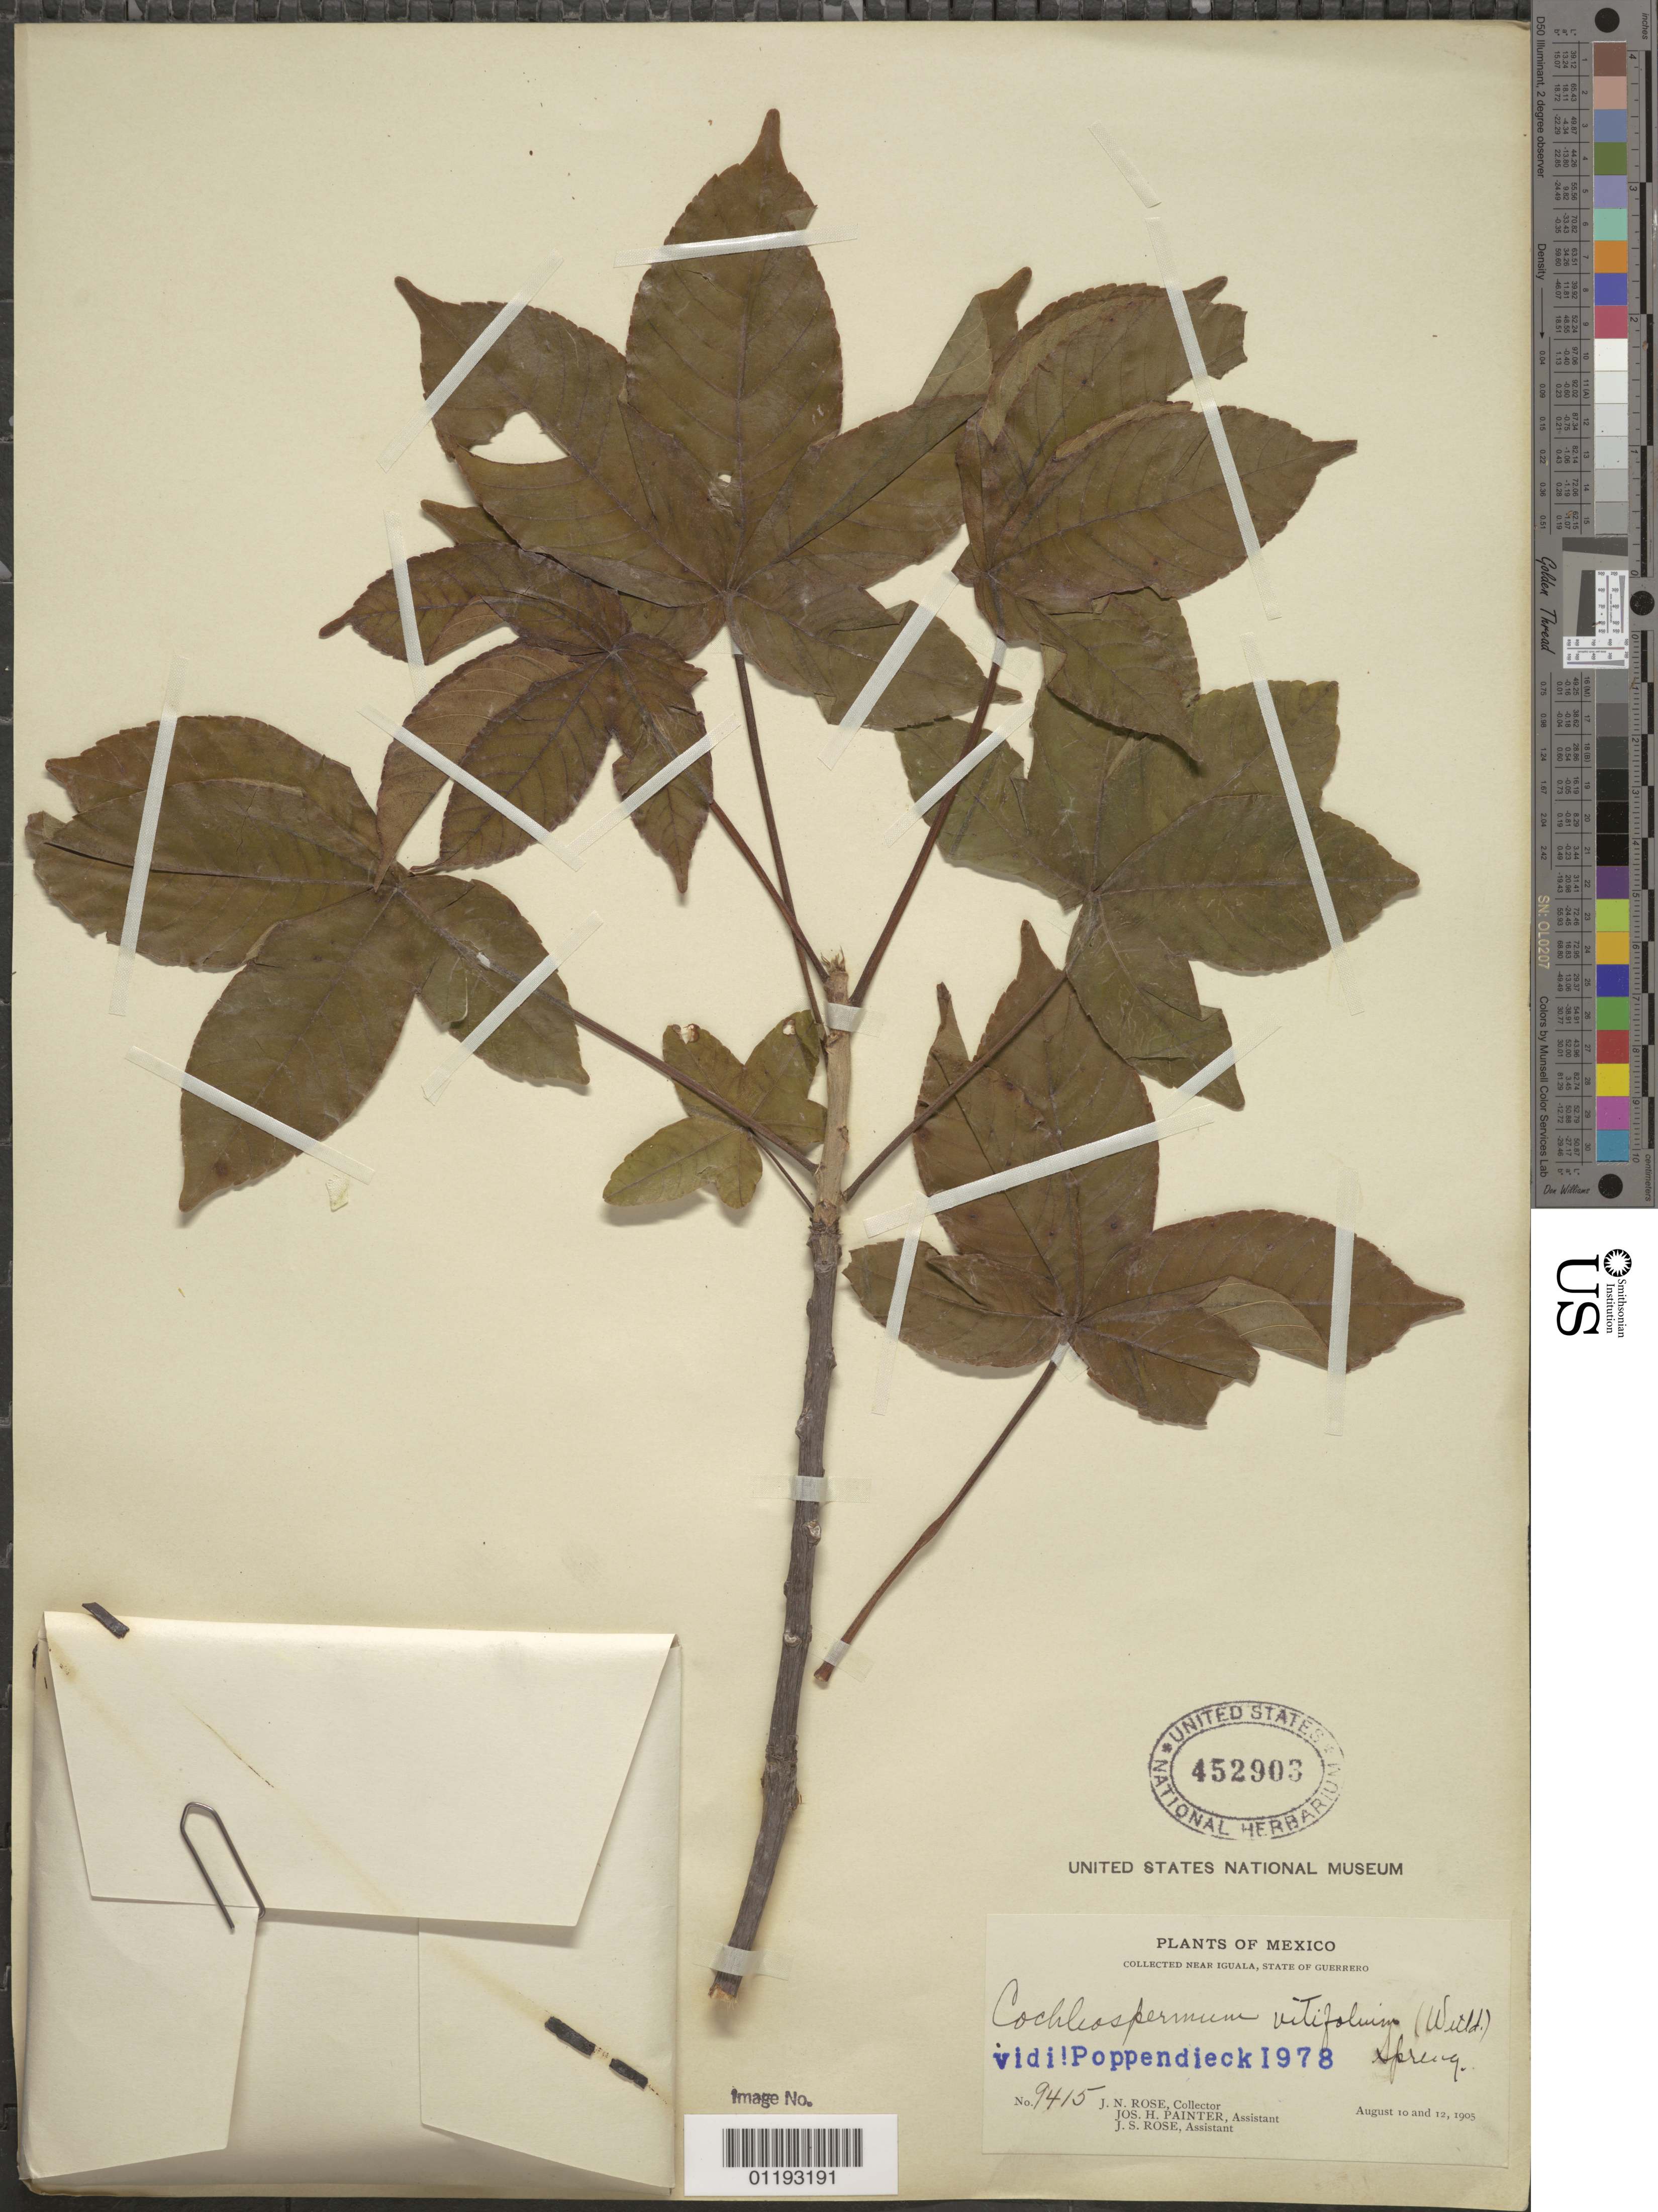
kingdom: Plantae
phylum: Tracheophyta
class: Magnoliopsida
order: Malvales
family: Cochlospermaceae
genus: Cochlospermum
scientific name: Cochlospermum vitifolium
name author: (Willd.) Spreng.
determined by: Poppendieck, H.-H., (HBG), Institut fur Allgemeine Botanik und Botanischer Garten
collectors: J. N. Rose, J. H. Painter & J. S. Rose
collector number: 9415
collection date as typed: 10 Aug 1905 and 12 Aug 1905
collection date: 1905-08-10,1905-08-12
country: Mexico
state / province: Guerrero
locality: Near Iguala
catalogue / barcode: US 452903